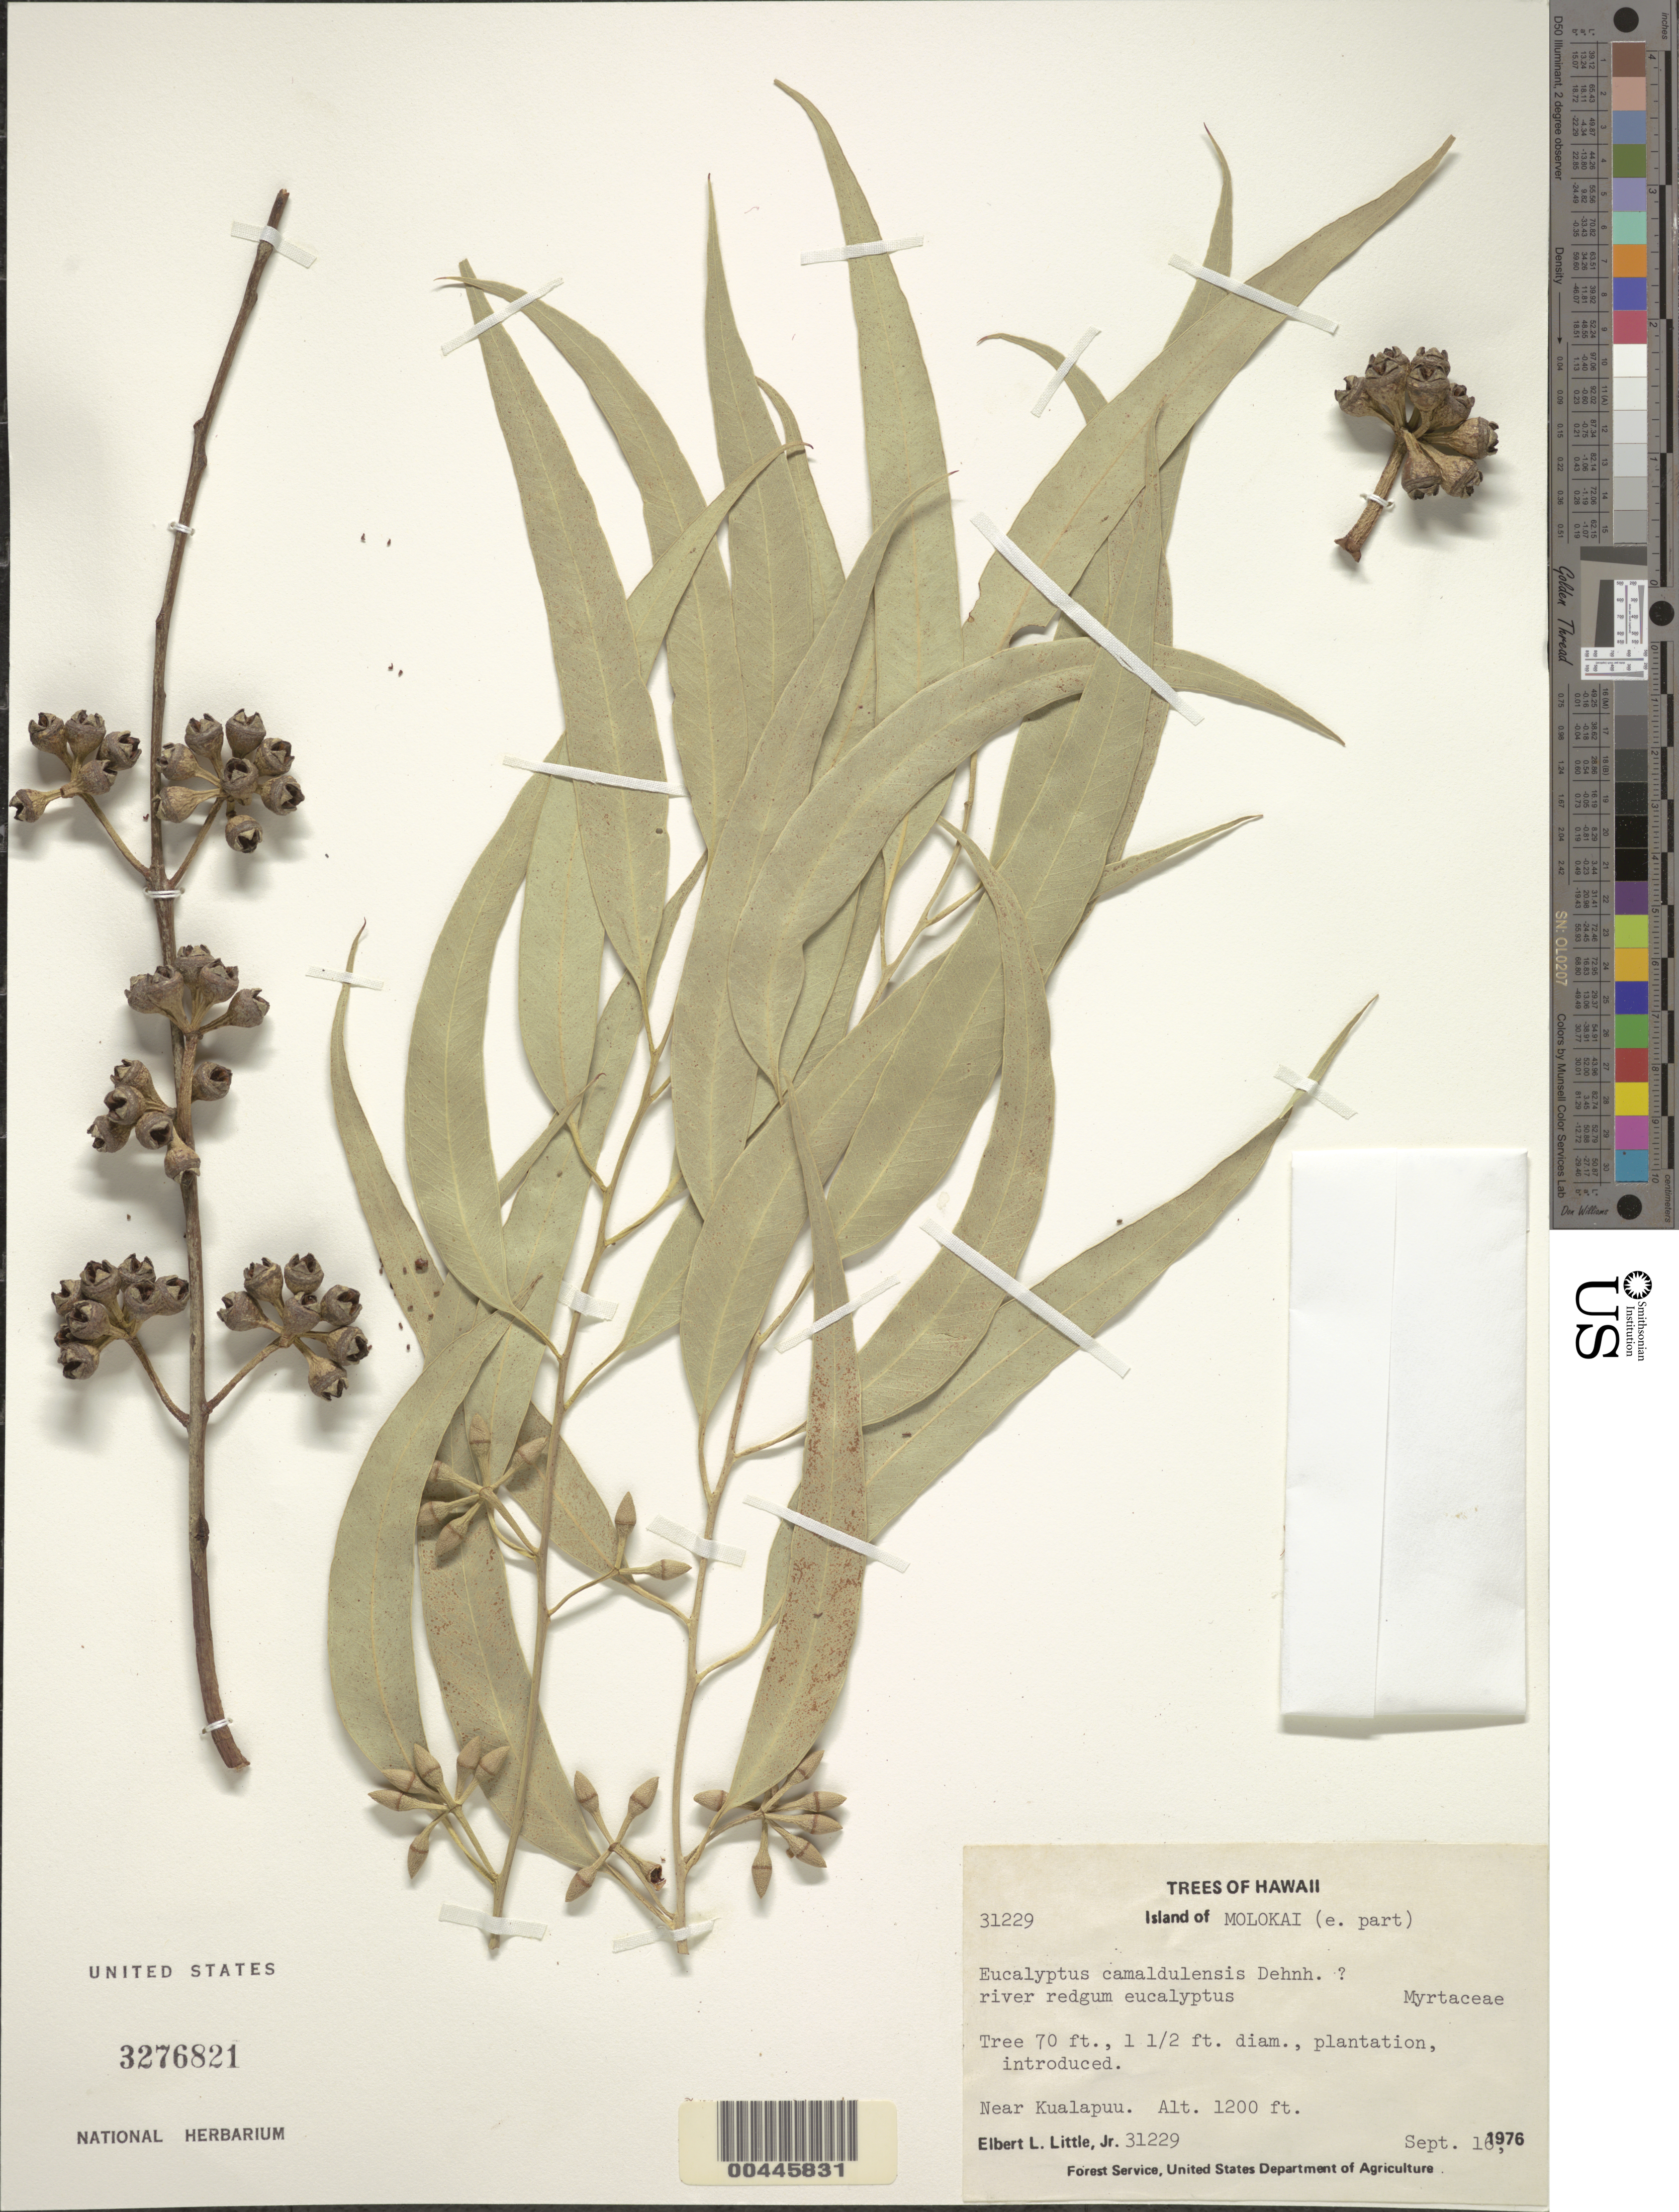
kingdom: Plantae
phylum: Tracheophyta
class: Magnoliopsida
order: Myrtales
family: Myrtaceae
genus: Eucalyptus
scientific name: Eucalyptus camaldulensis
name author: Dehnh.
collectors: E. L. Little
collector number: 31229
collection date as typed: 16 Sep 1976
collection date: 1976-09-16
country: United States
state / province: Hawaii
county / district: Maui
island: Moloka'i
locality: E part of Molokai, near Kualapuu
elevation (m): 366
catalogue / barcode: US 3276821